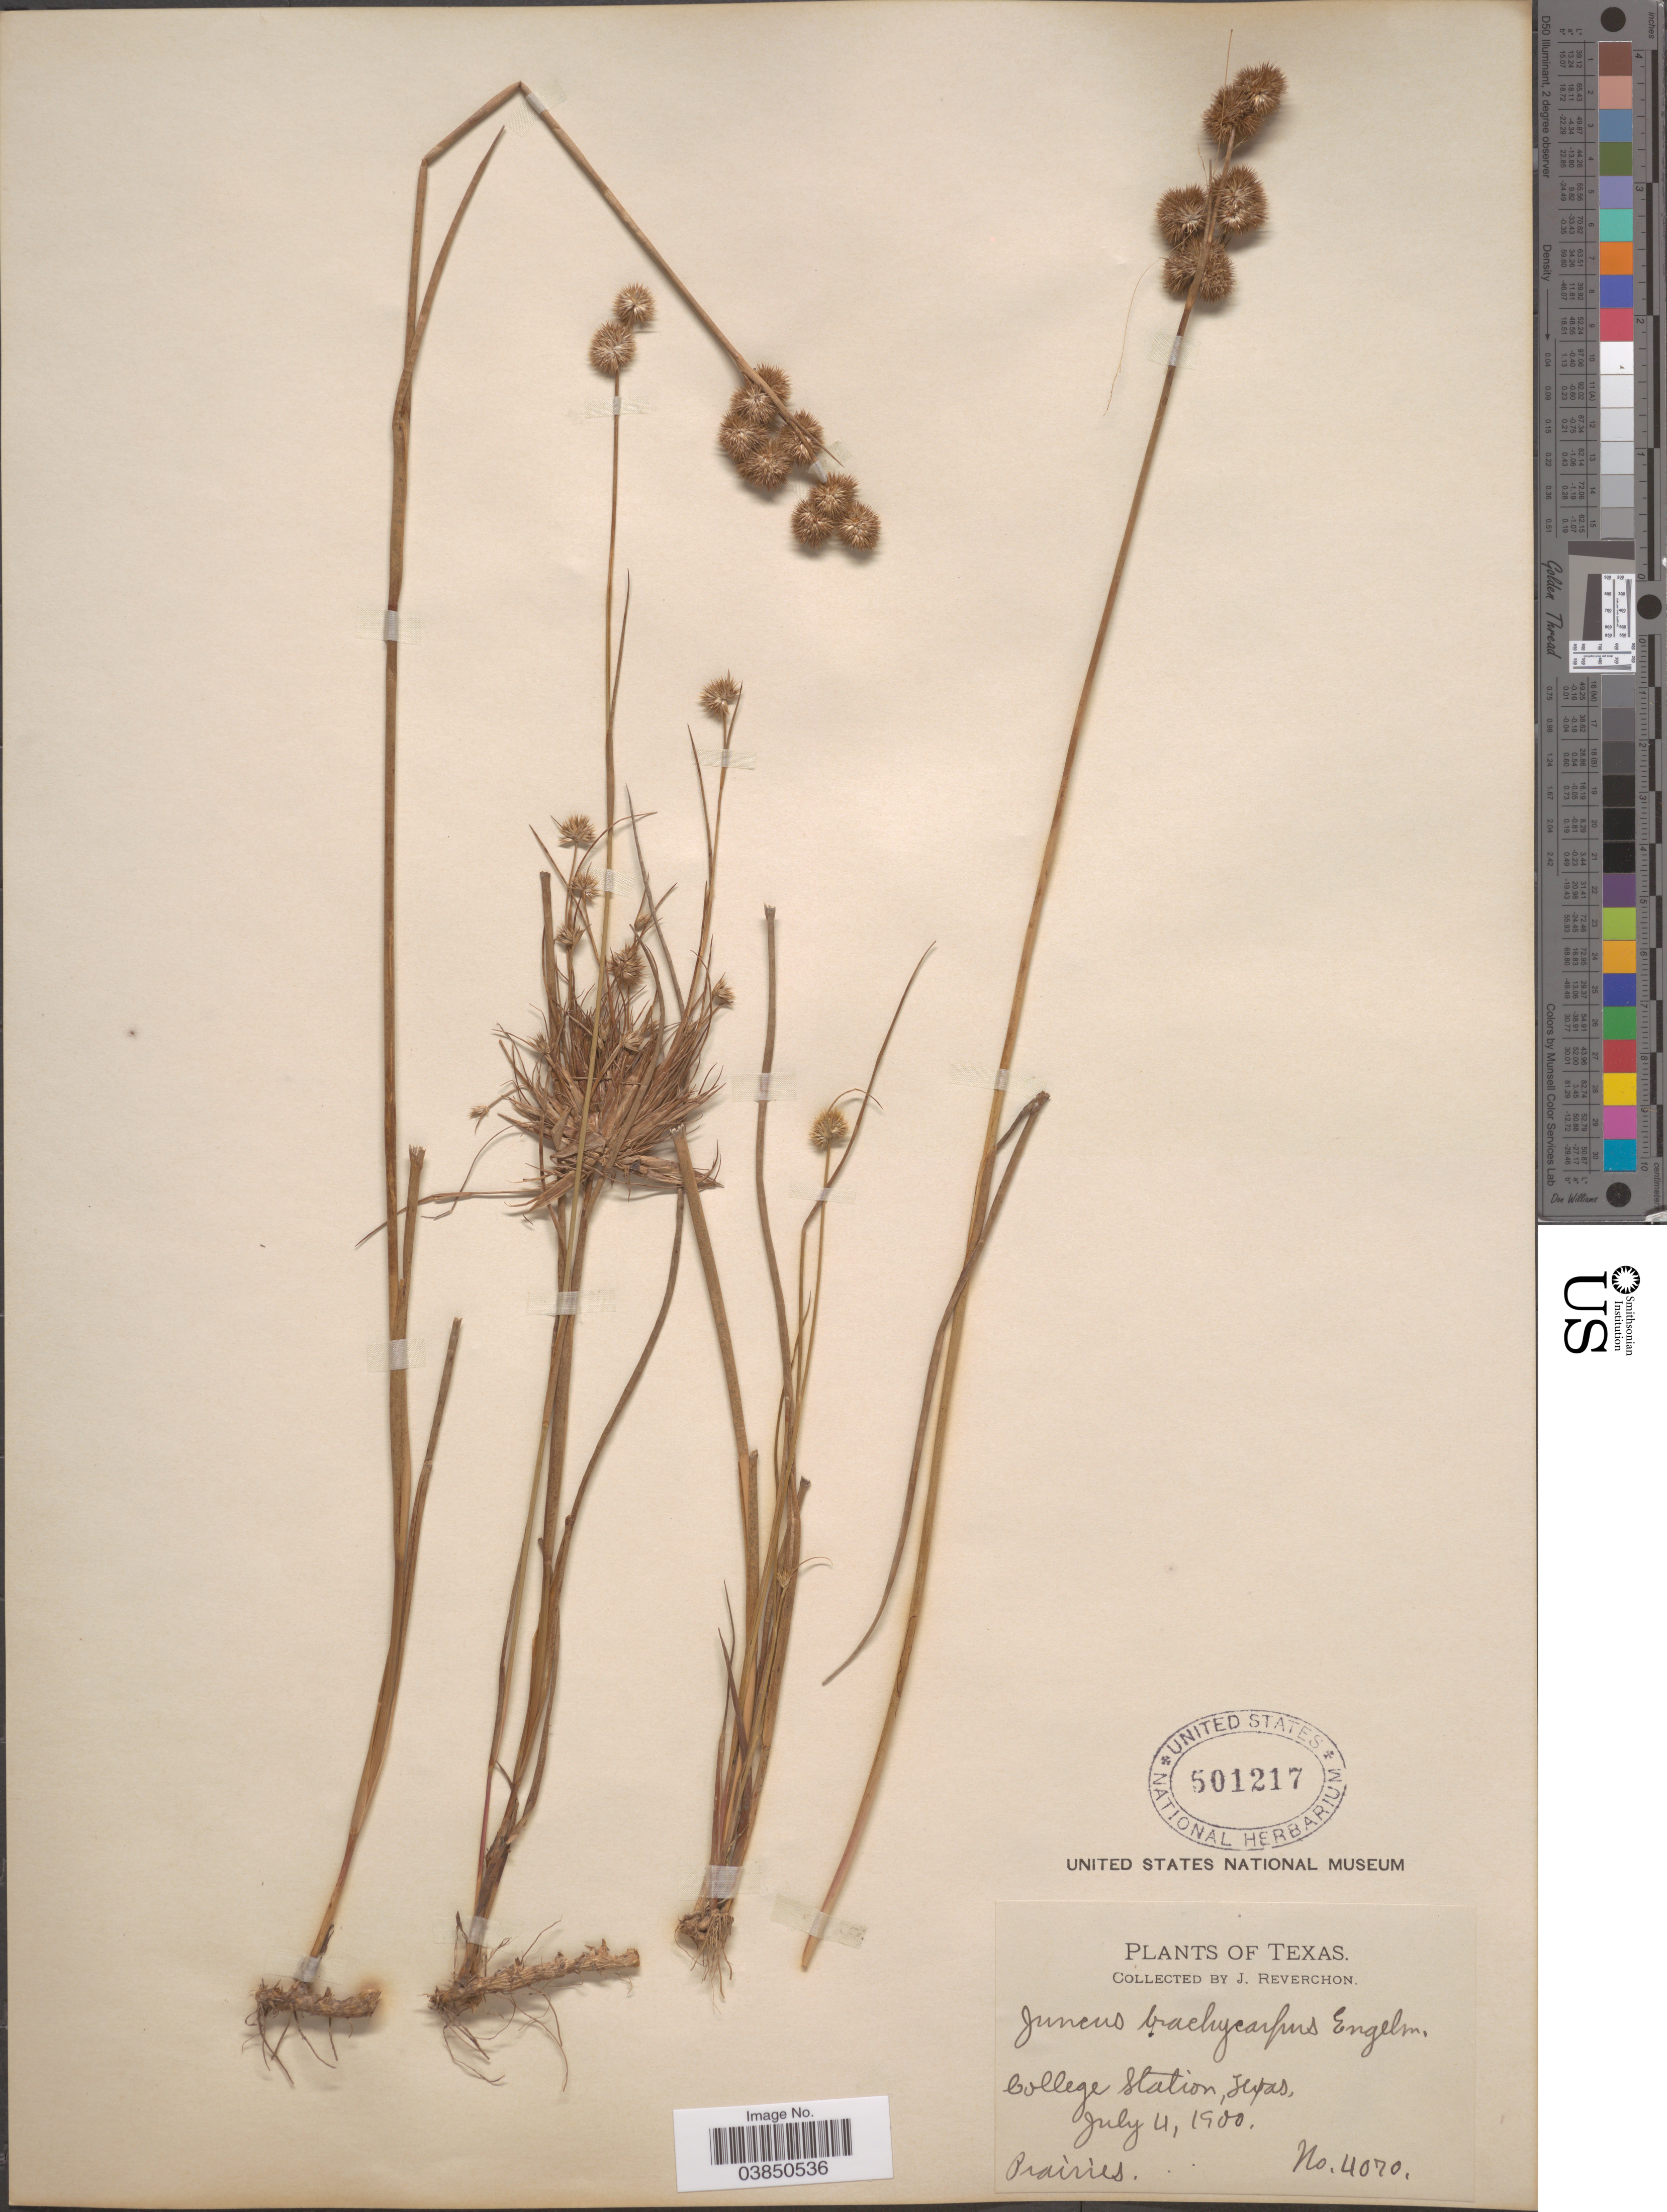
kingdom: Plantae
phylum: Tracheophyta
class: Liliopsida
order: Poales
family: Juncaceae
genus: Juncus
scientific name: Juncus brachycarpus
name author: Engelm.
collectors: J. Reverchon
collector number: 4070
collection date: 1900-07-04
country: United States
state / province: Texas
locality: College Station.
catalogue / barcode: US 501217